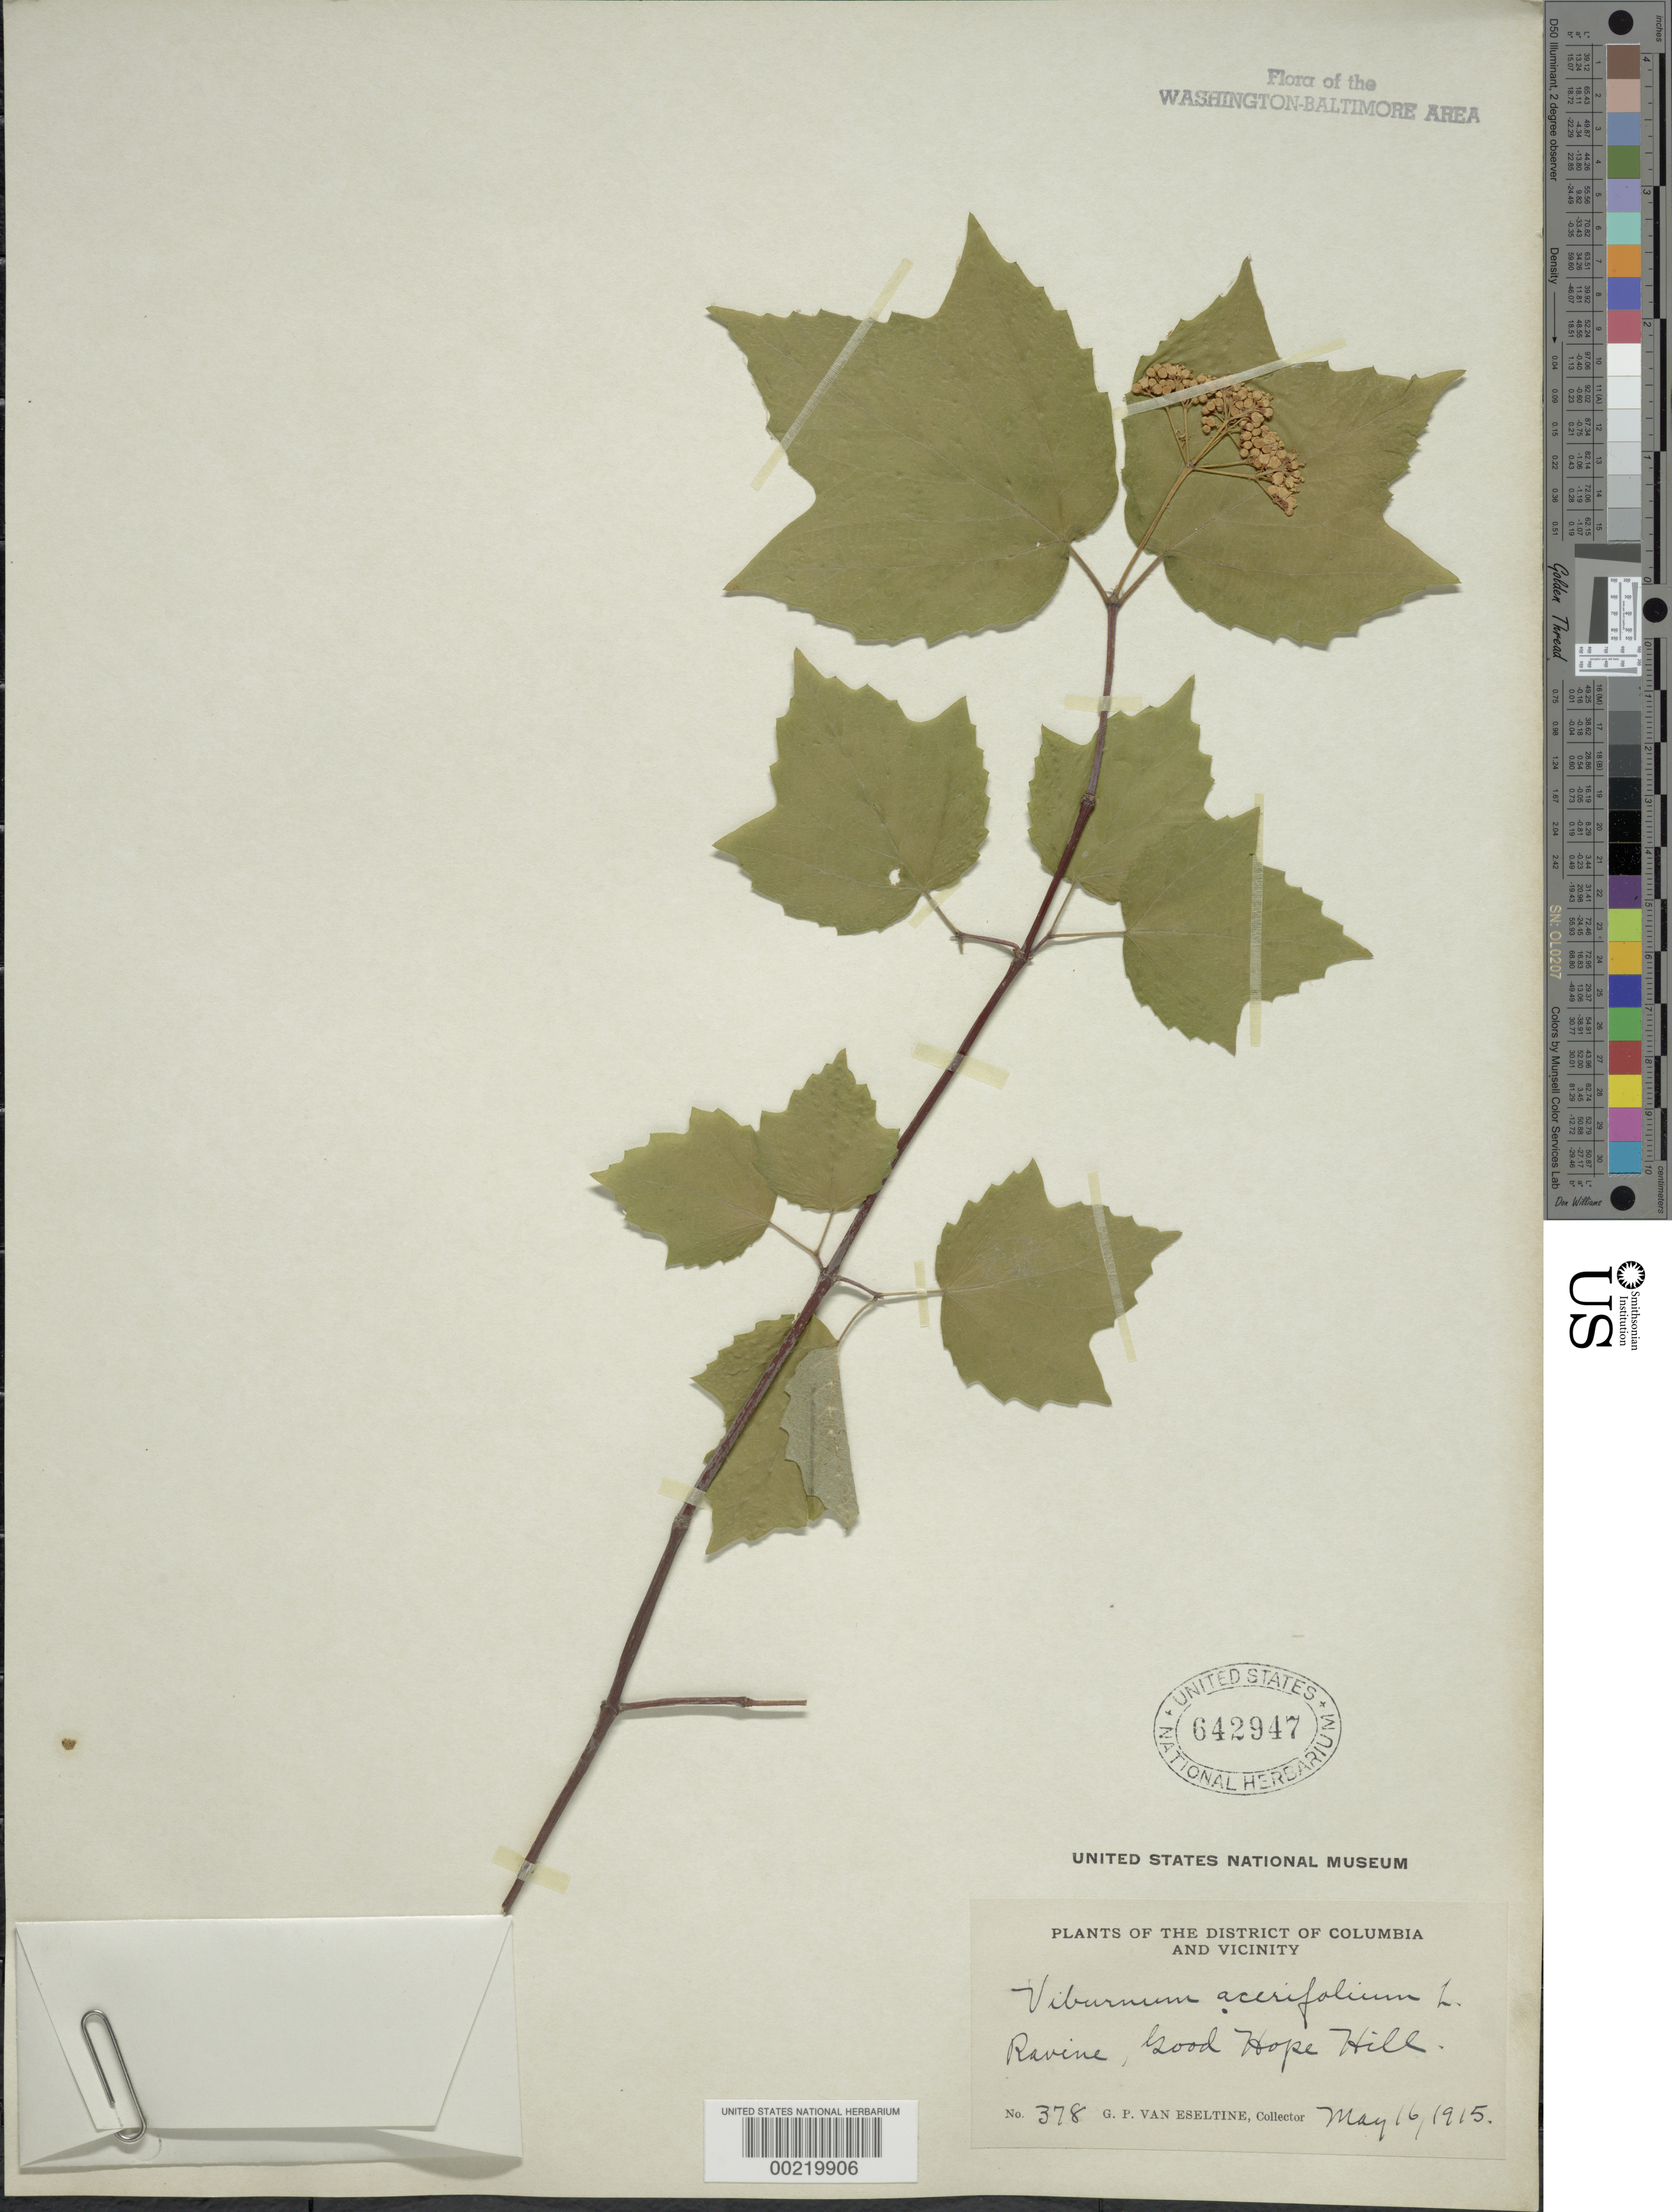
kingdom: Plantae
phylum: Tracheophyta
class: Magnoliopsida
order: Dipsacales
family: Viburnaceae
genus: Viburnum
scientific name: Viburnum acerifolium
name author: L.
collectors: G. P. Van Eseltine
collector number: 378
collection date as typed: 16 May 1915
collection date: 1915-05-16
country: United States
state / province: District of Columbia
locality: Good Hope Hill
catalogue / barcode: US 642947